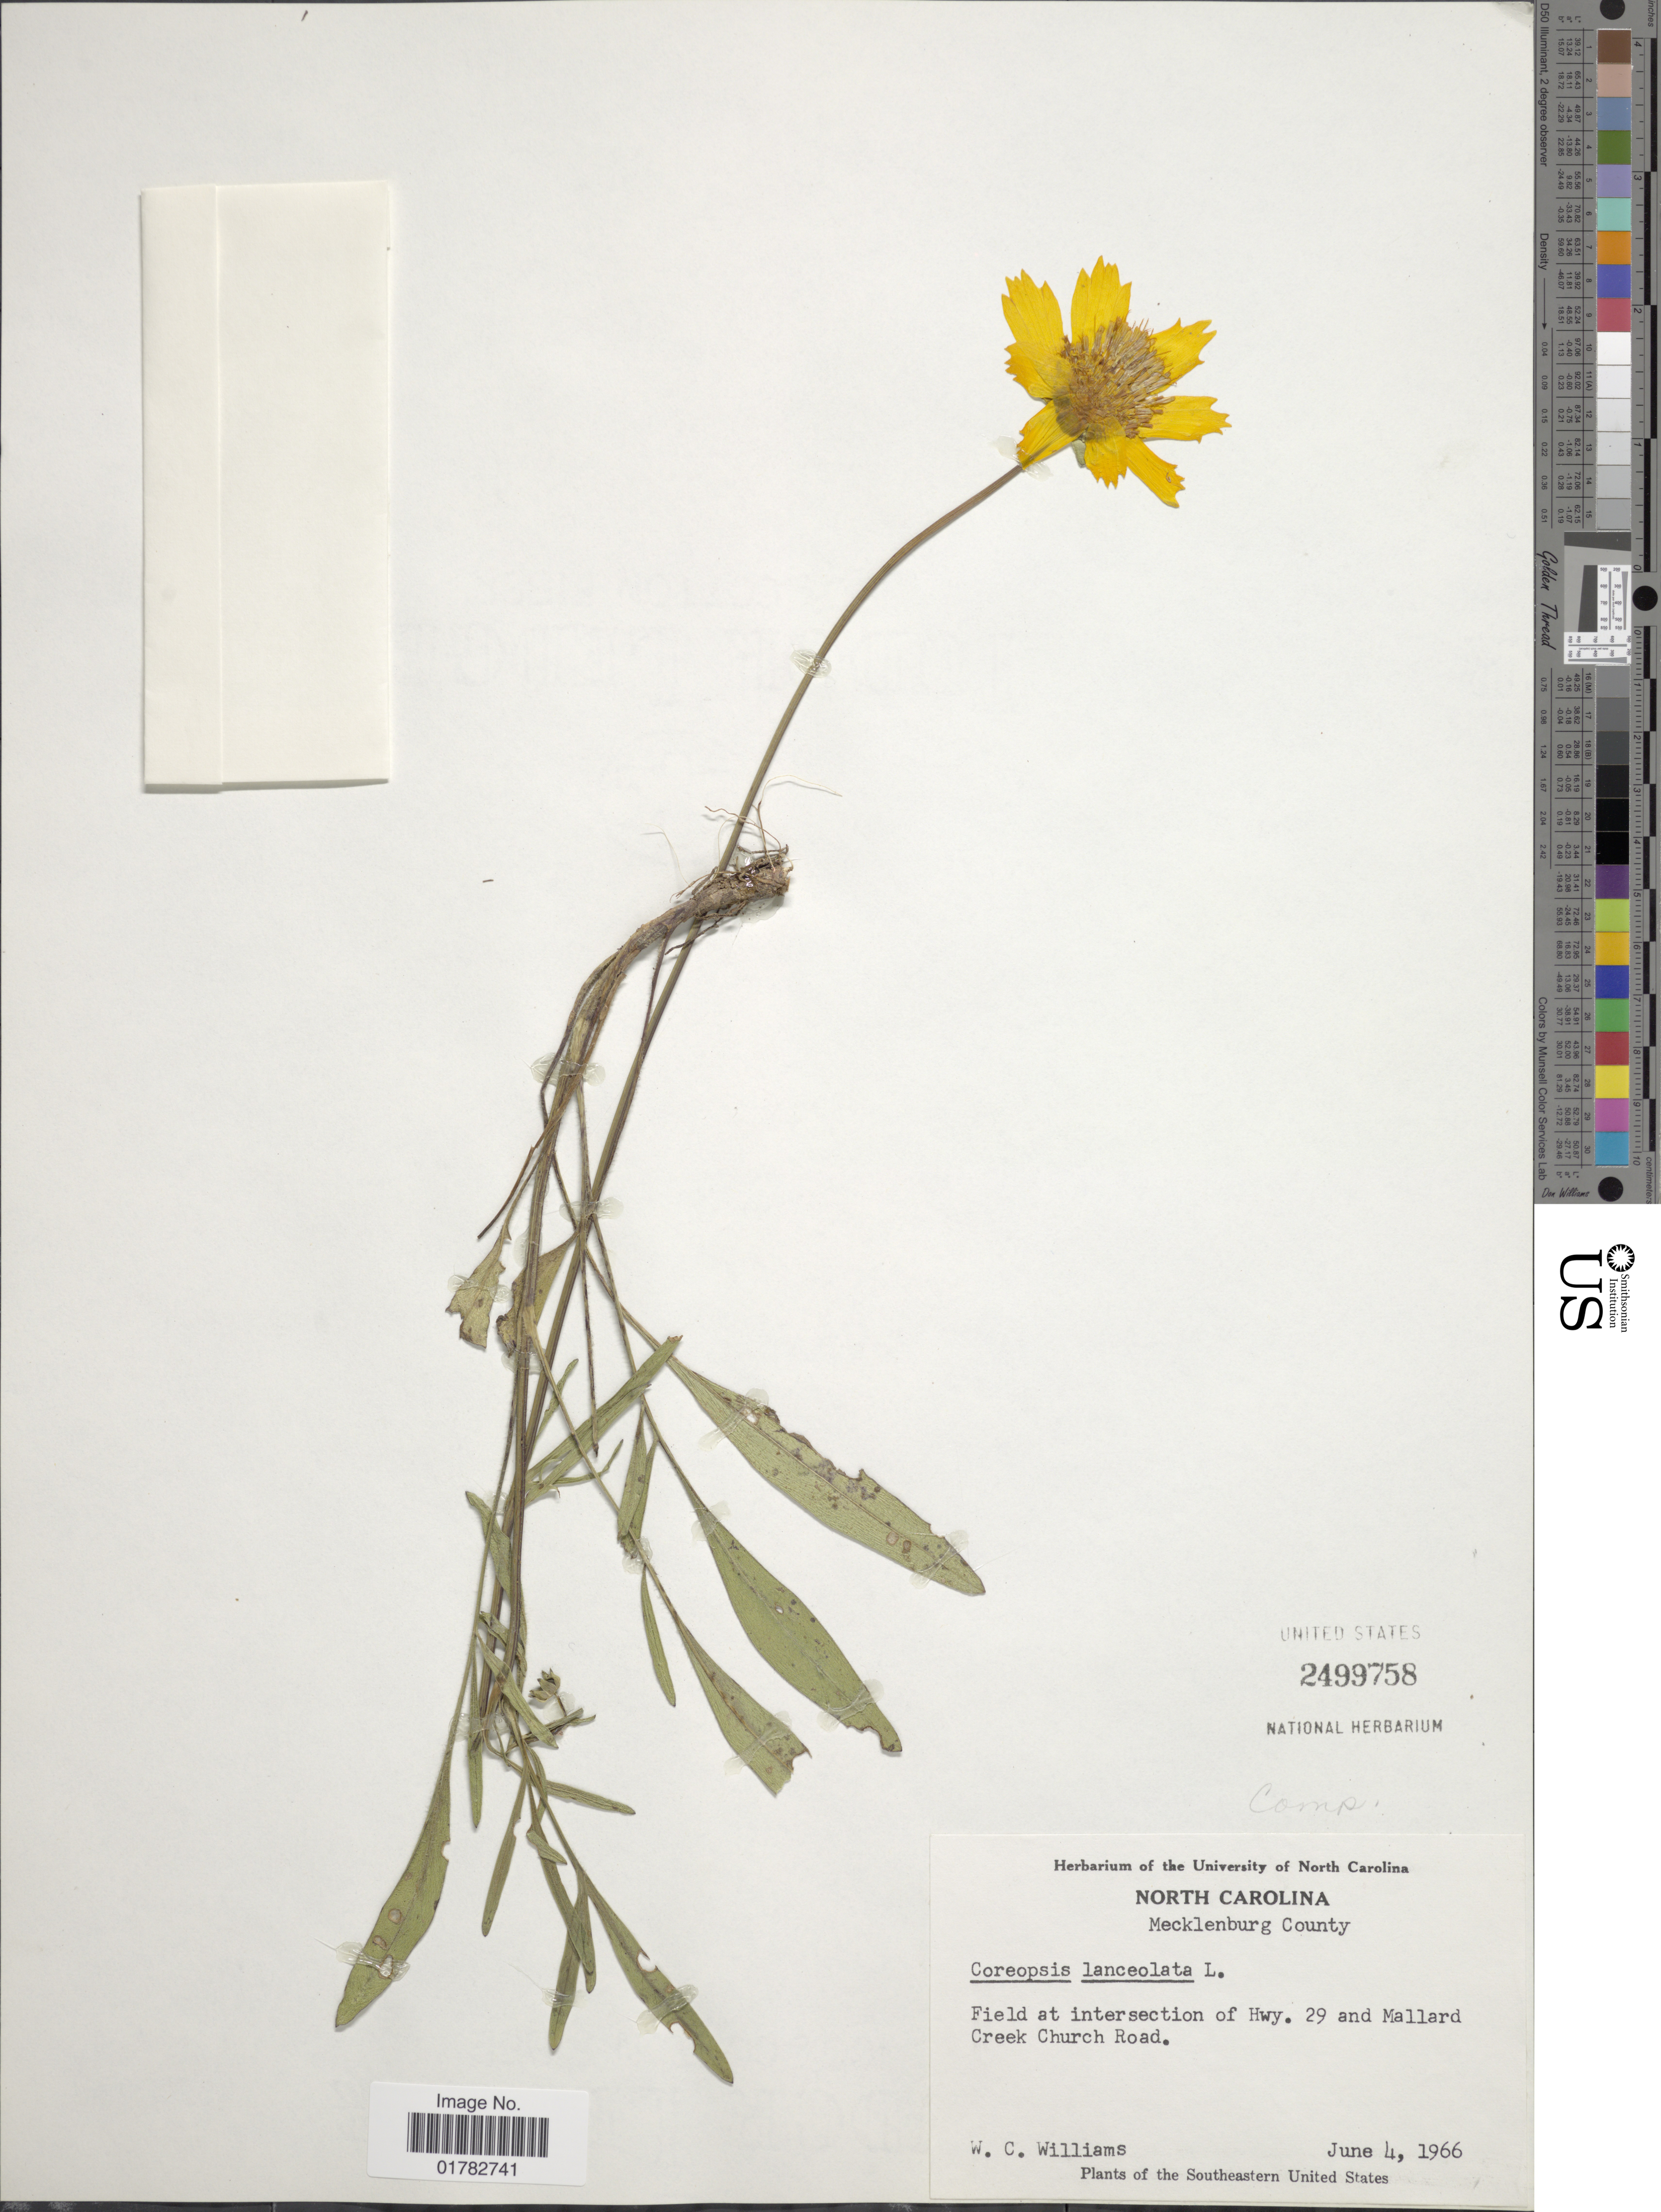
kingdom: Plantae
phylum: Tracheophyta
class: Magnoliopsida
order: Asterales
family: Asteraceae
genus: Coreopsis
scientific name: Coreopsis lanceolata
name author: L.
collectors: W. Williams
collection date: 1966-06-04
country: United States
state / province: North Carolina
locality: Mecklenburg County, field at intersection of Hwy. 29 and Mallard Creek Church Road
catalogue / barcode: US 2499758